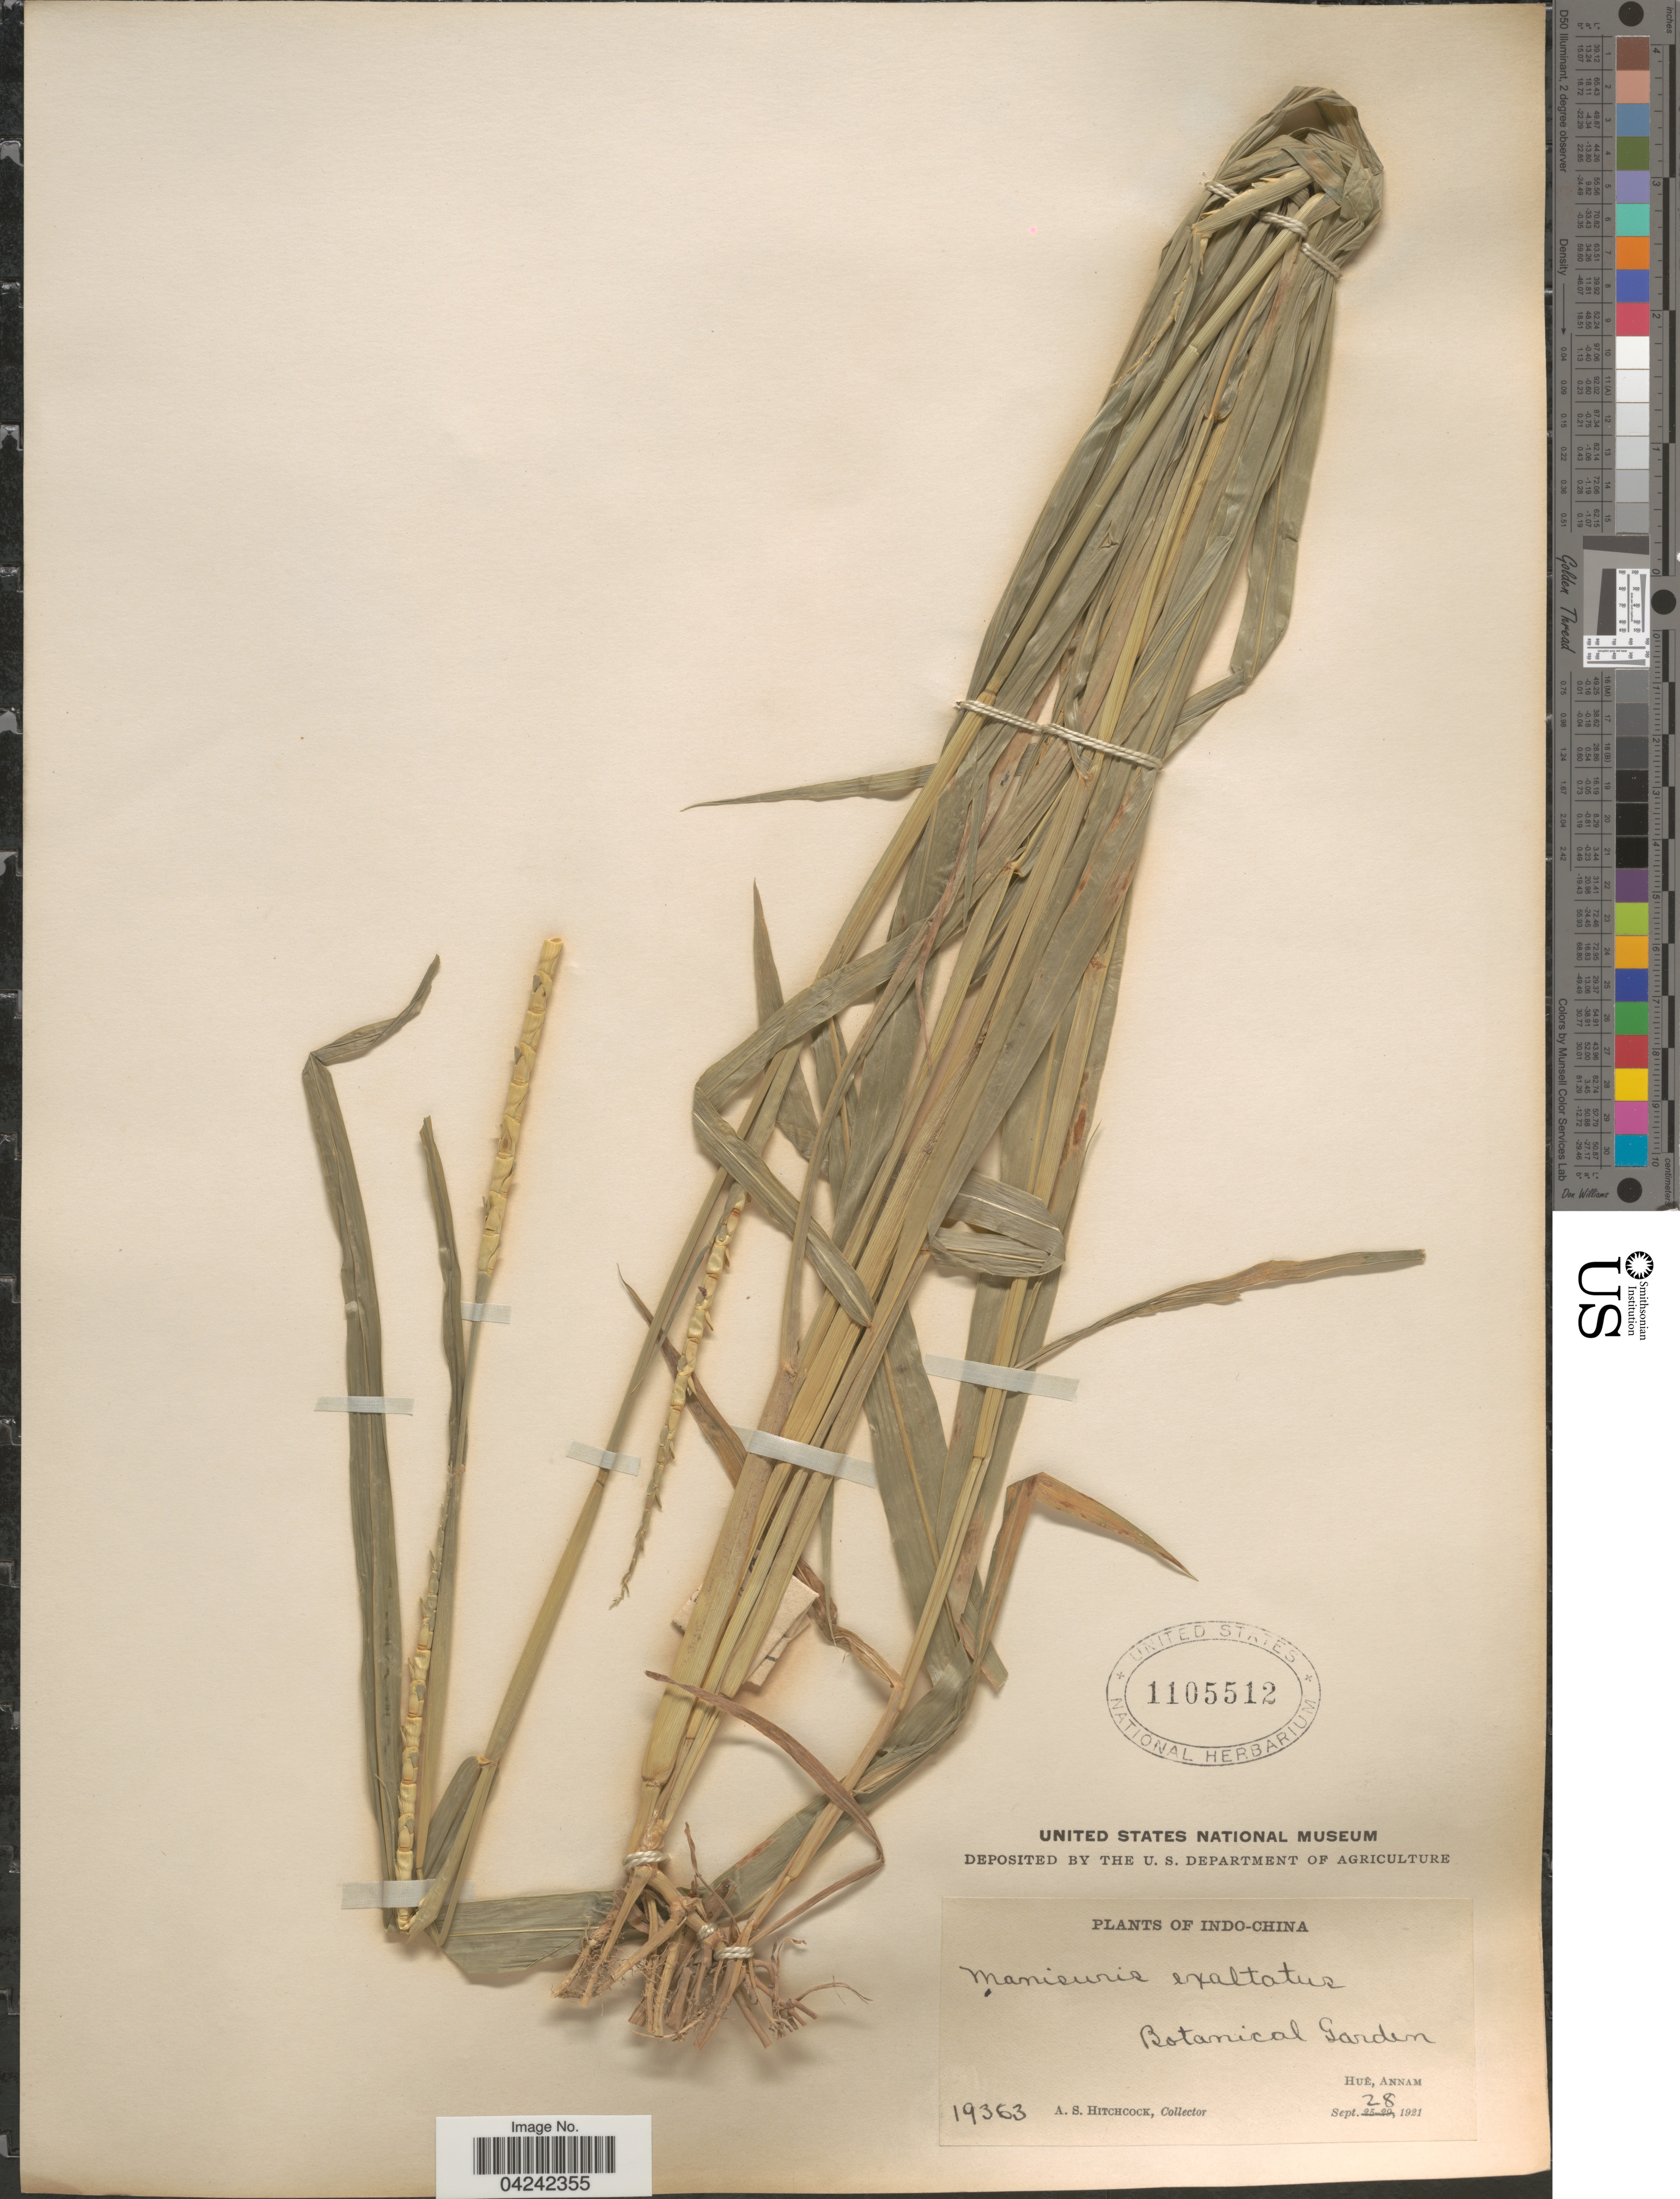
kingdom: Plantae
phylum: Tracheophyta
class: Liliopsida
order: Poales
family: Poaceae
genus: Rottboellia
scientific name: Rottboellia cochinchinensis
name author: (Lour.) Clayton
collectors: A. S. Hitchcock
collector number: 19363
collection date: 1921-09-28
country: Vietnam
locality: Indo-China. Botanical Garden. Huê, Annam.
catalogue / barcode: US 1105512